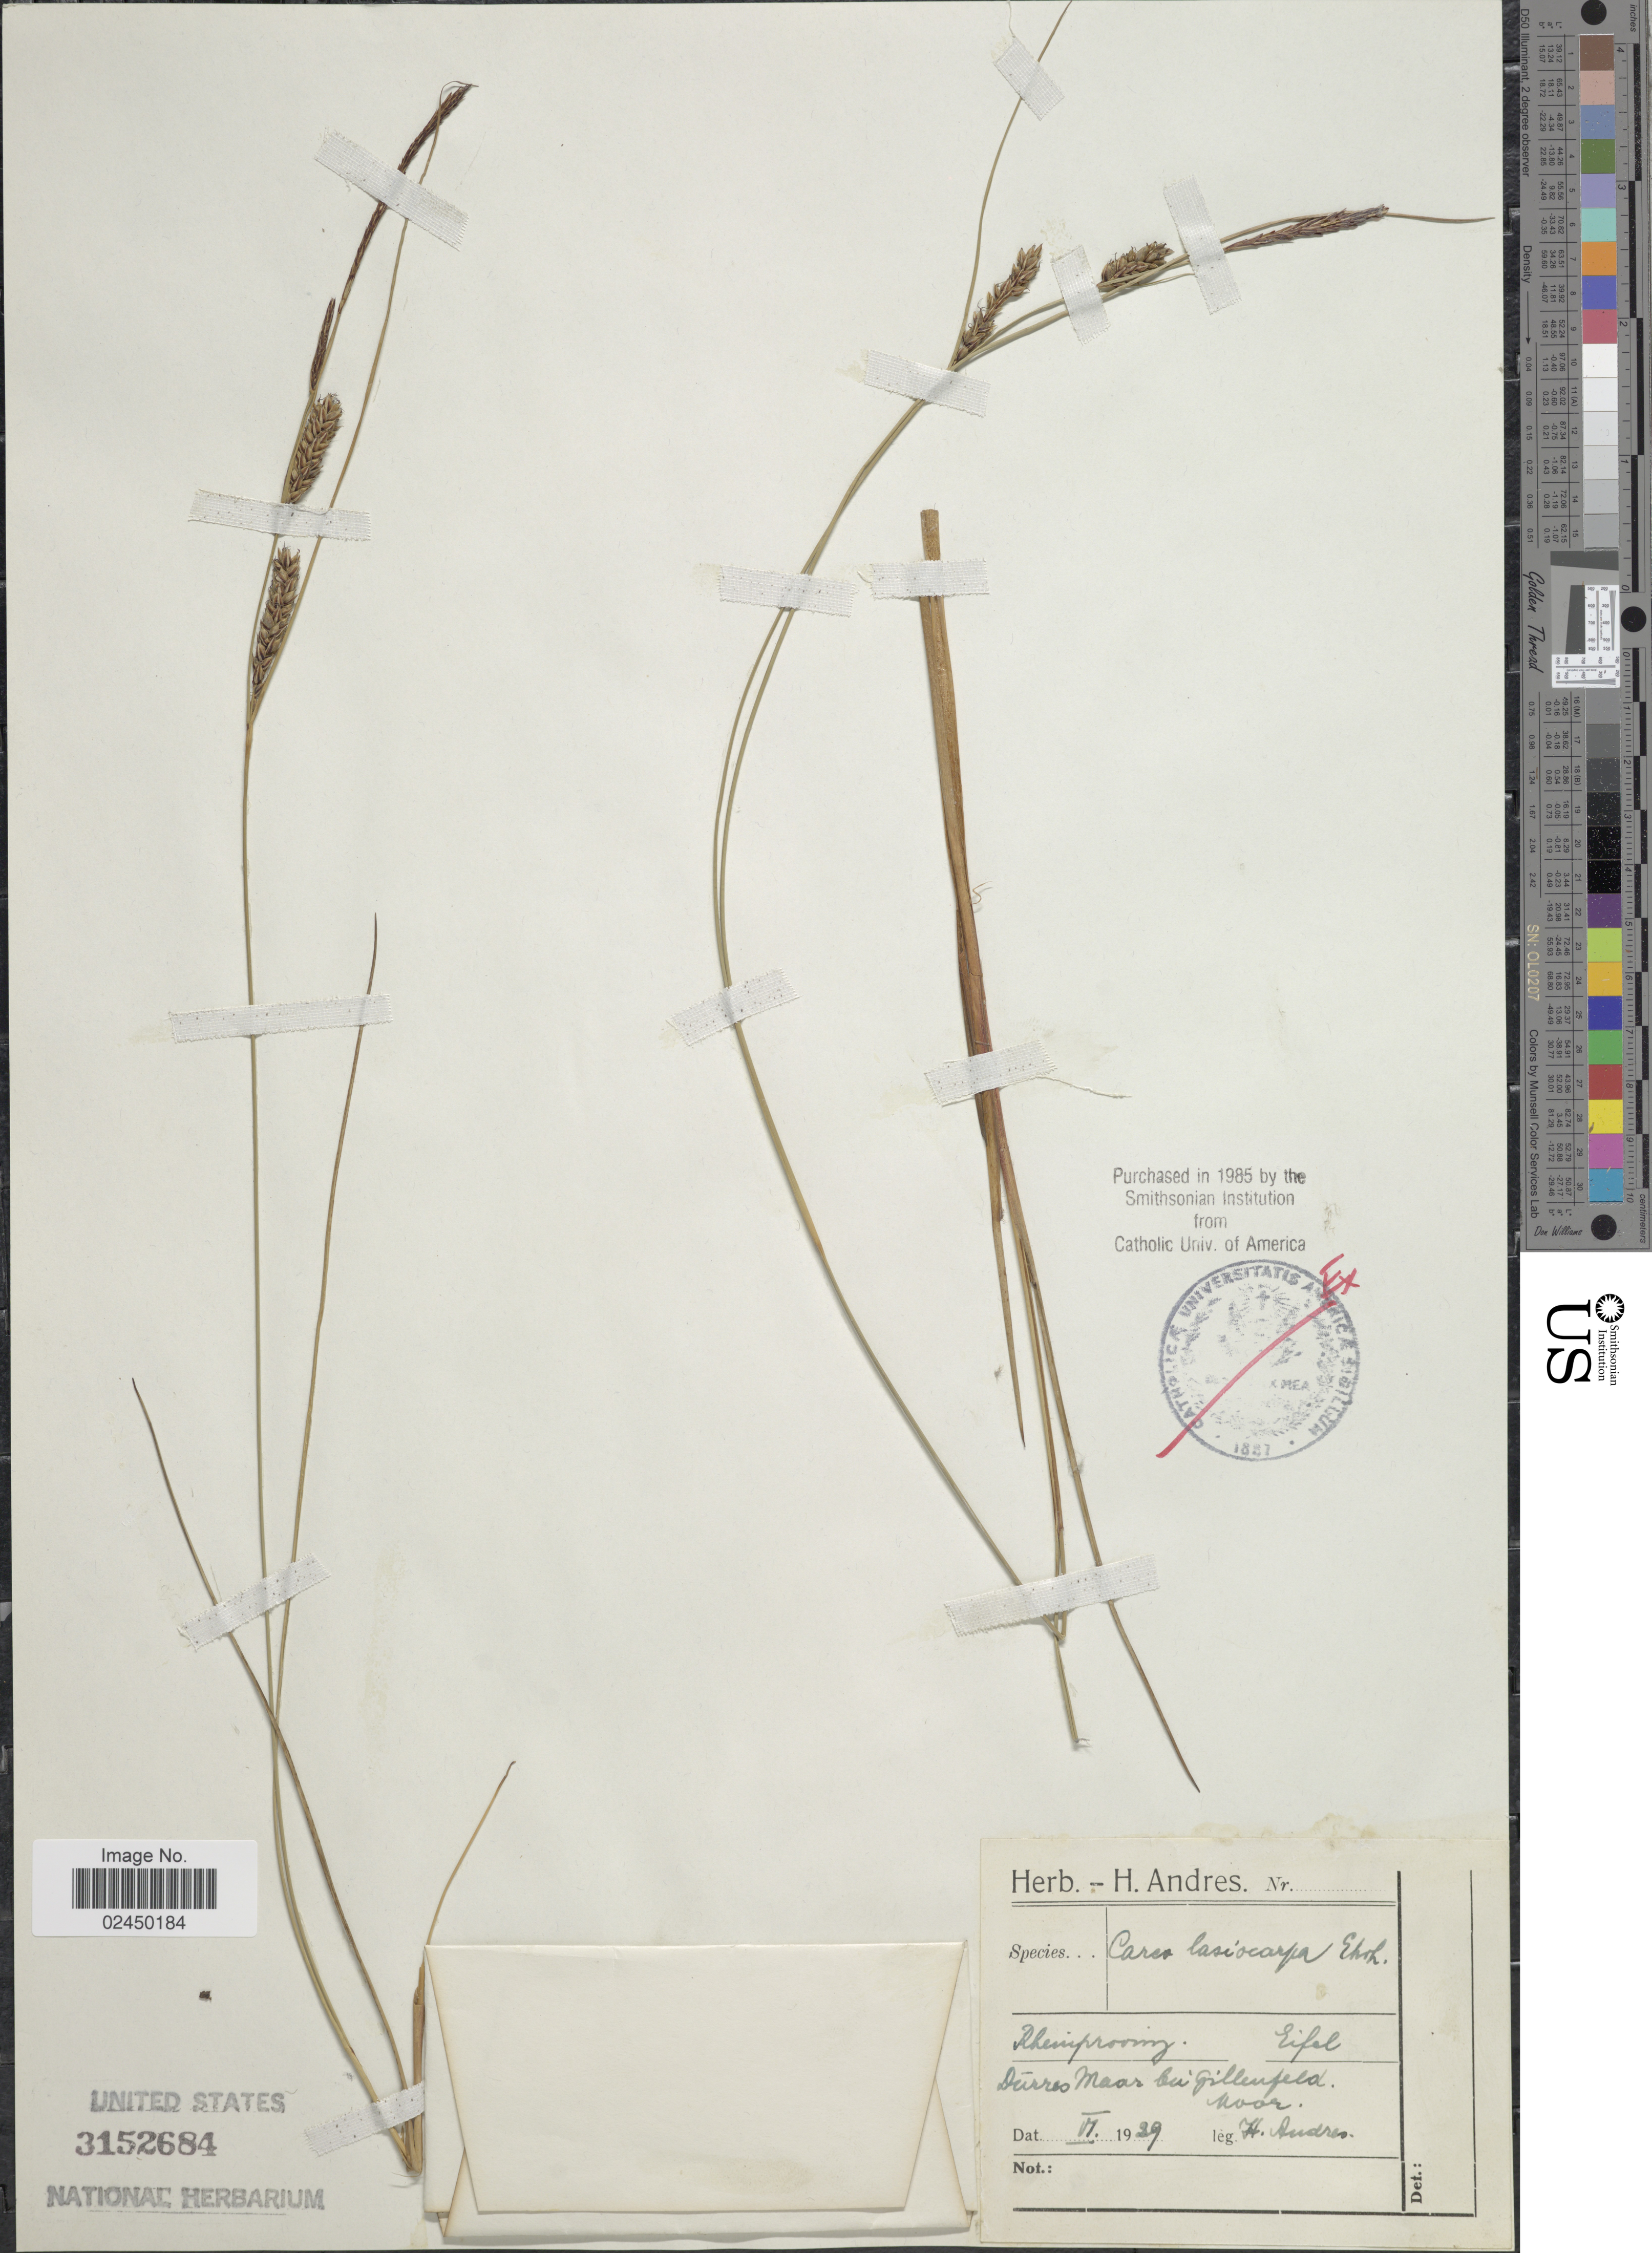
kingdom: Plantae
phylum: Tracheophyta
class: Liliopsida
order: Poales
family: Cyperaceae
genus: Carex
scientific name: Carex lasiocarpa var. lasiocarpa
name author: Ehrh.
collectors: H. Andres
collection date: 1939-06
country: Germany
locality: Rheinprovinz, Eifel Dürreo Maar bei Gillenfeld, Noor [interpreted]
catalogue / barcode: US 3152684